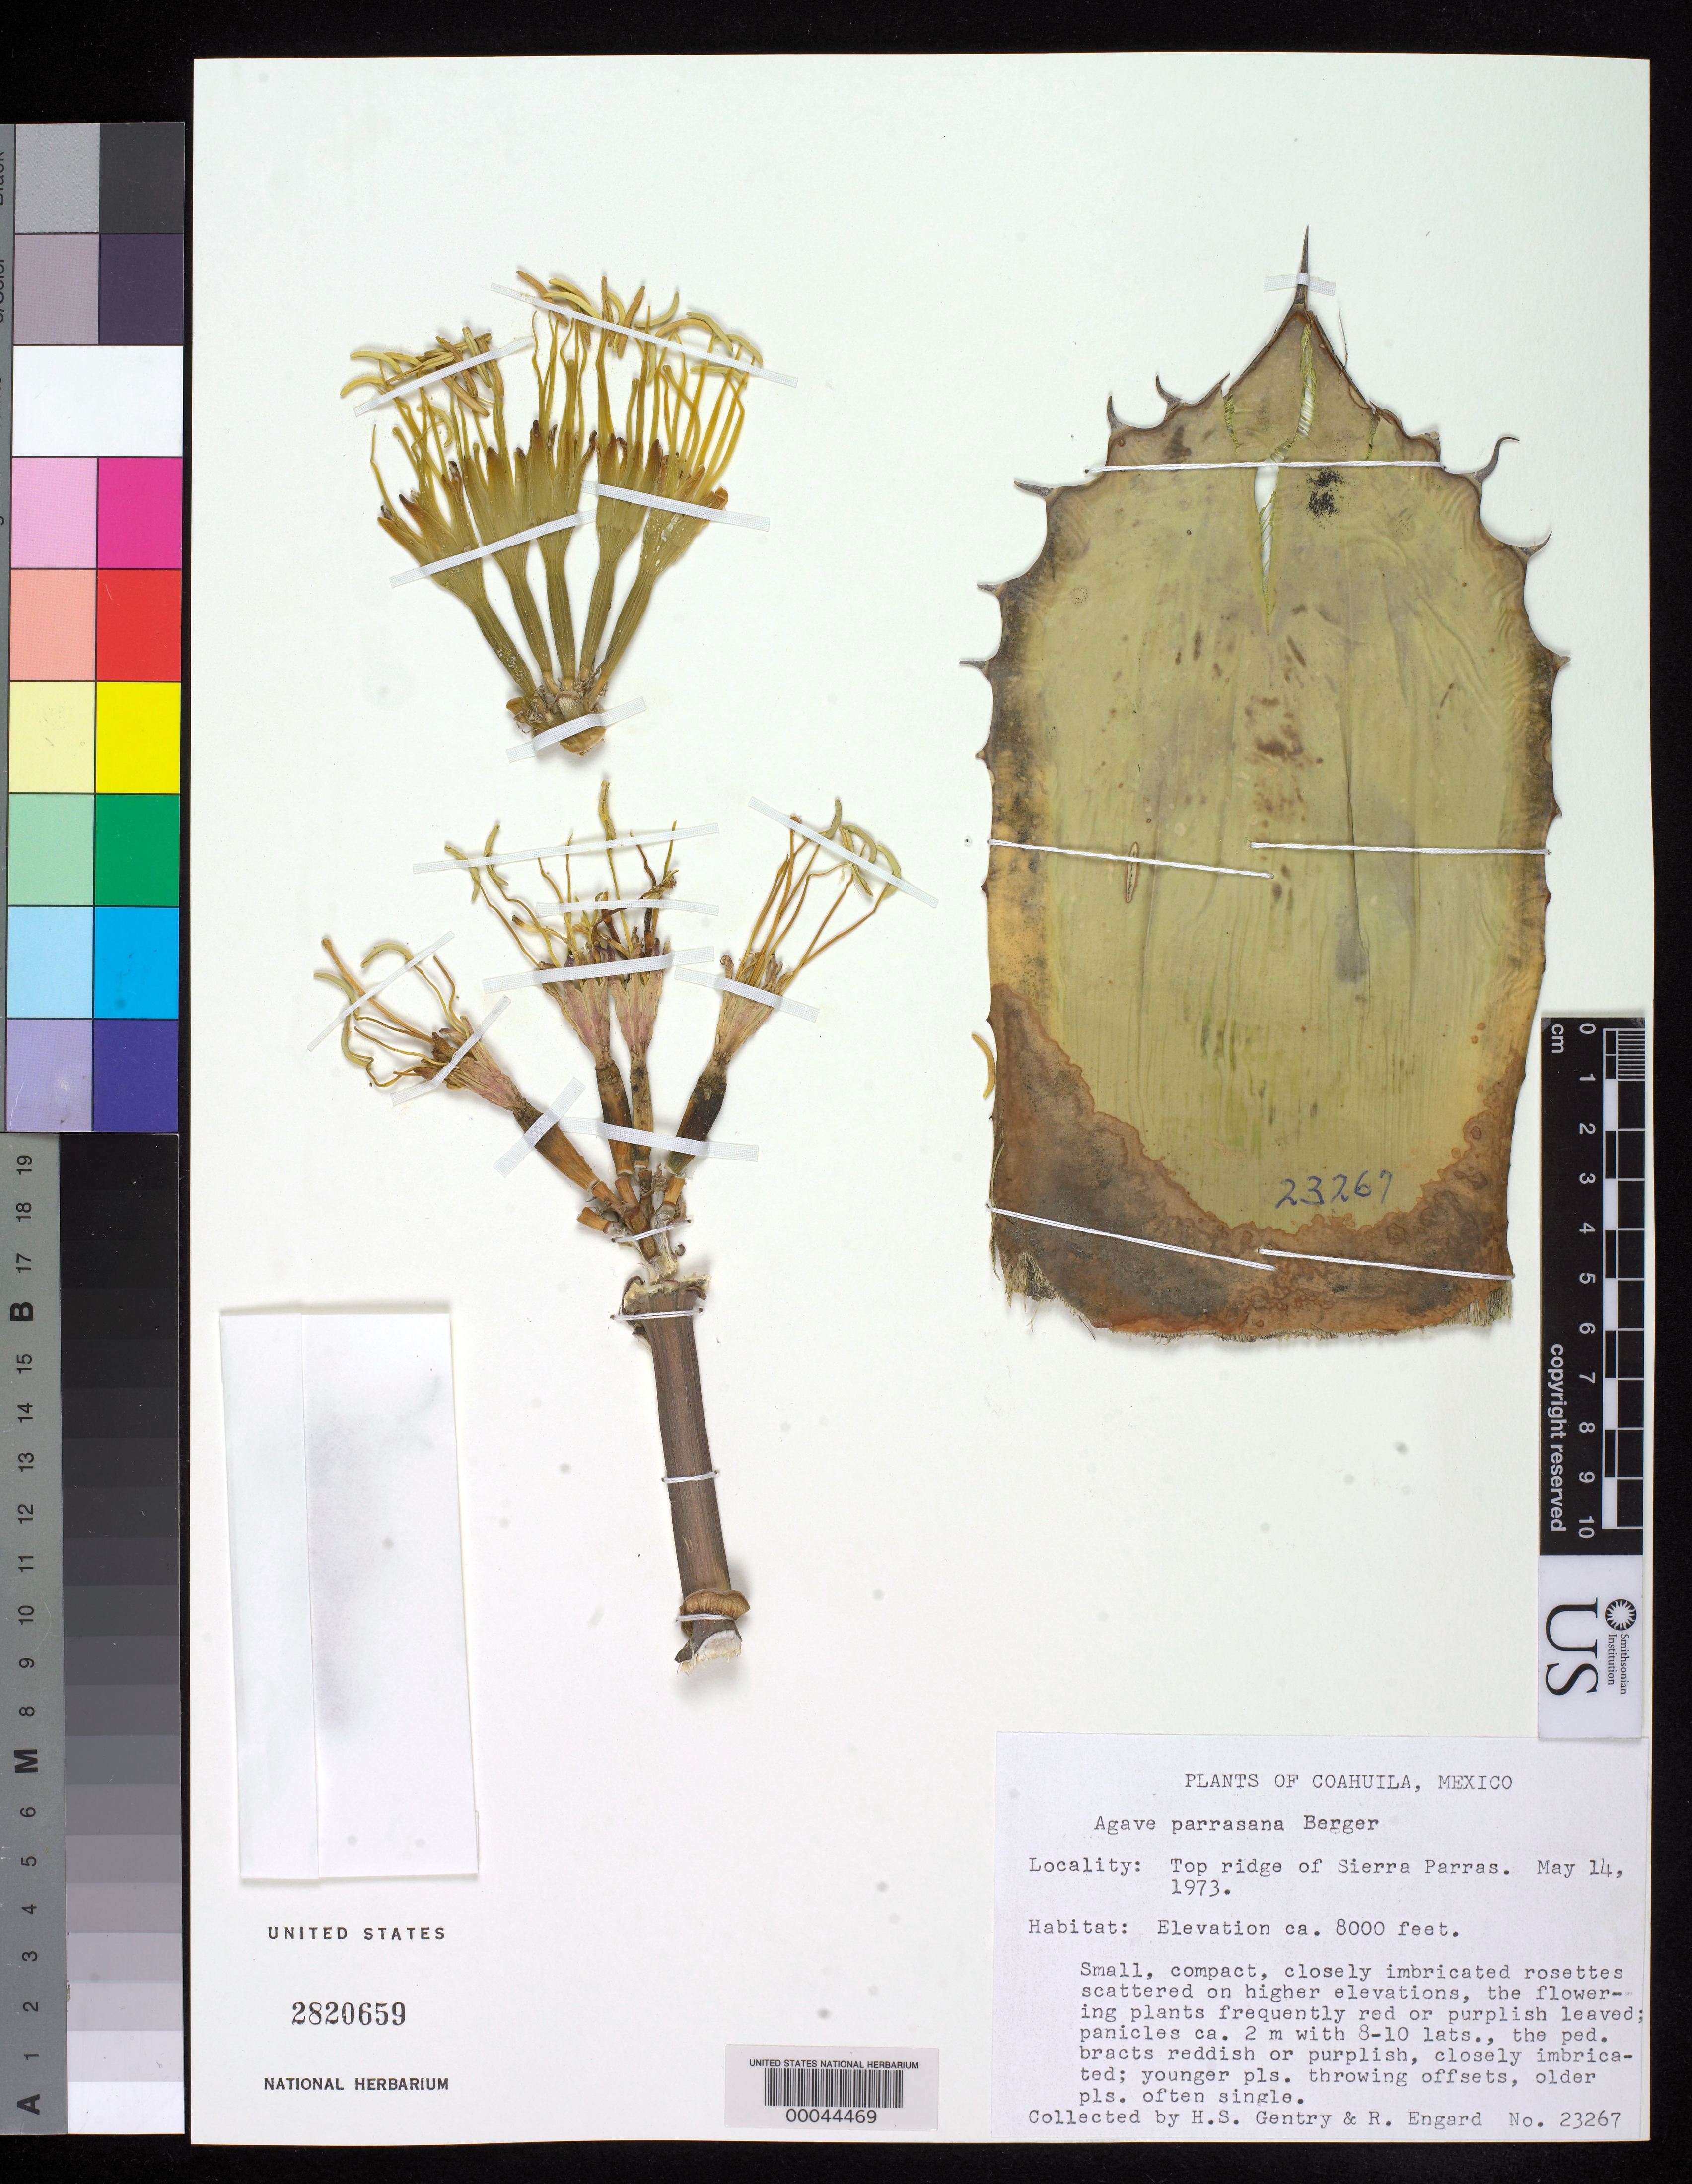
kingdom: Plantae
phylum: Tracheophyta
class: Liliopsida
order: Asparagales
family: Asparagaceae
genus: Agave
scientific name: Agave parrasana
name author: A. Berger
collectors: H. S. Gentry & R. Engard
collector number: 23267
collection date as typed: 14 May 1973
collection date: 1973-05-14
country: Mexico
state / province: Coahuila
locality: Top ridge of Sierra Parras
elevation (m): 2438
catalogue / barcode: US 2820659